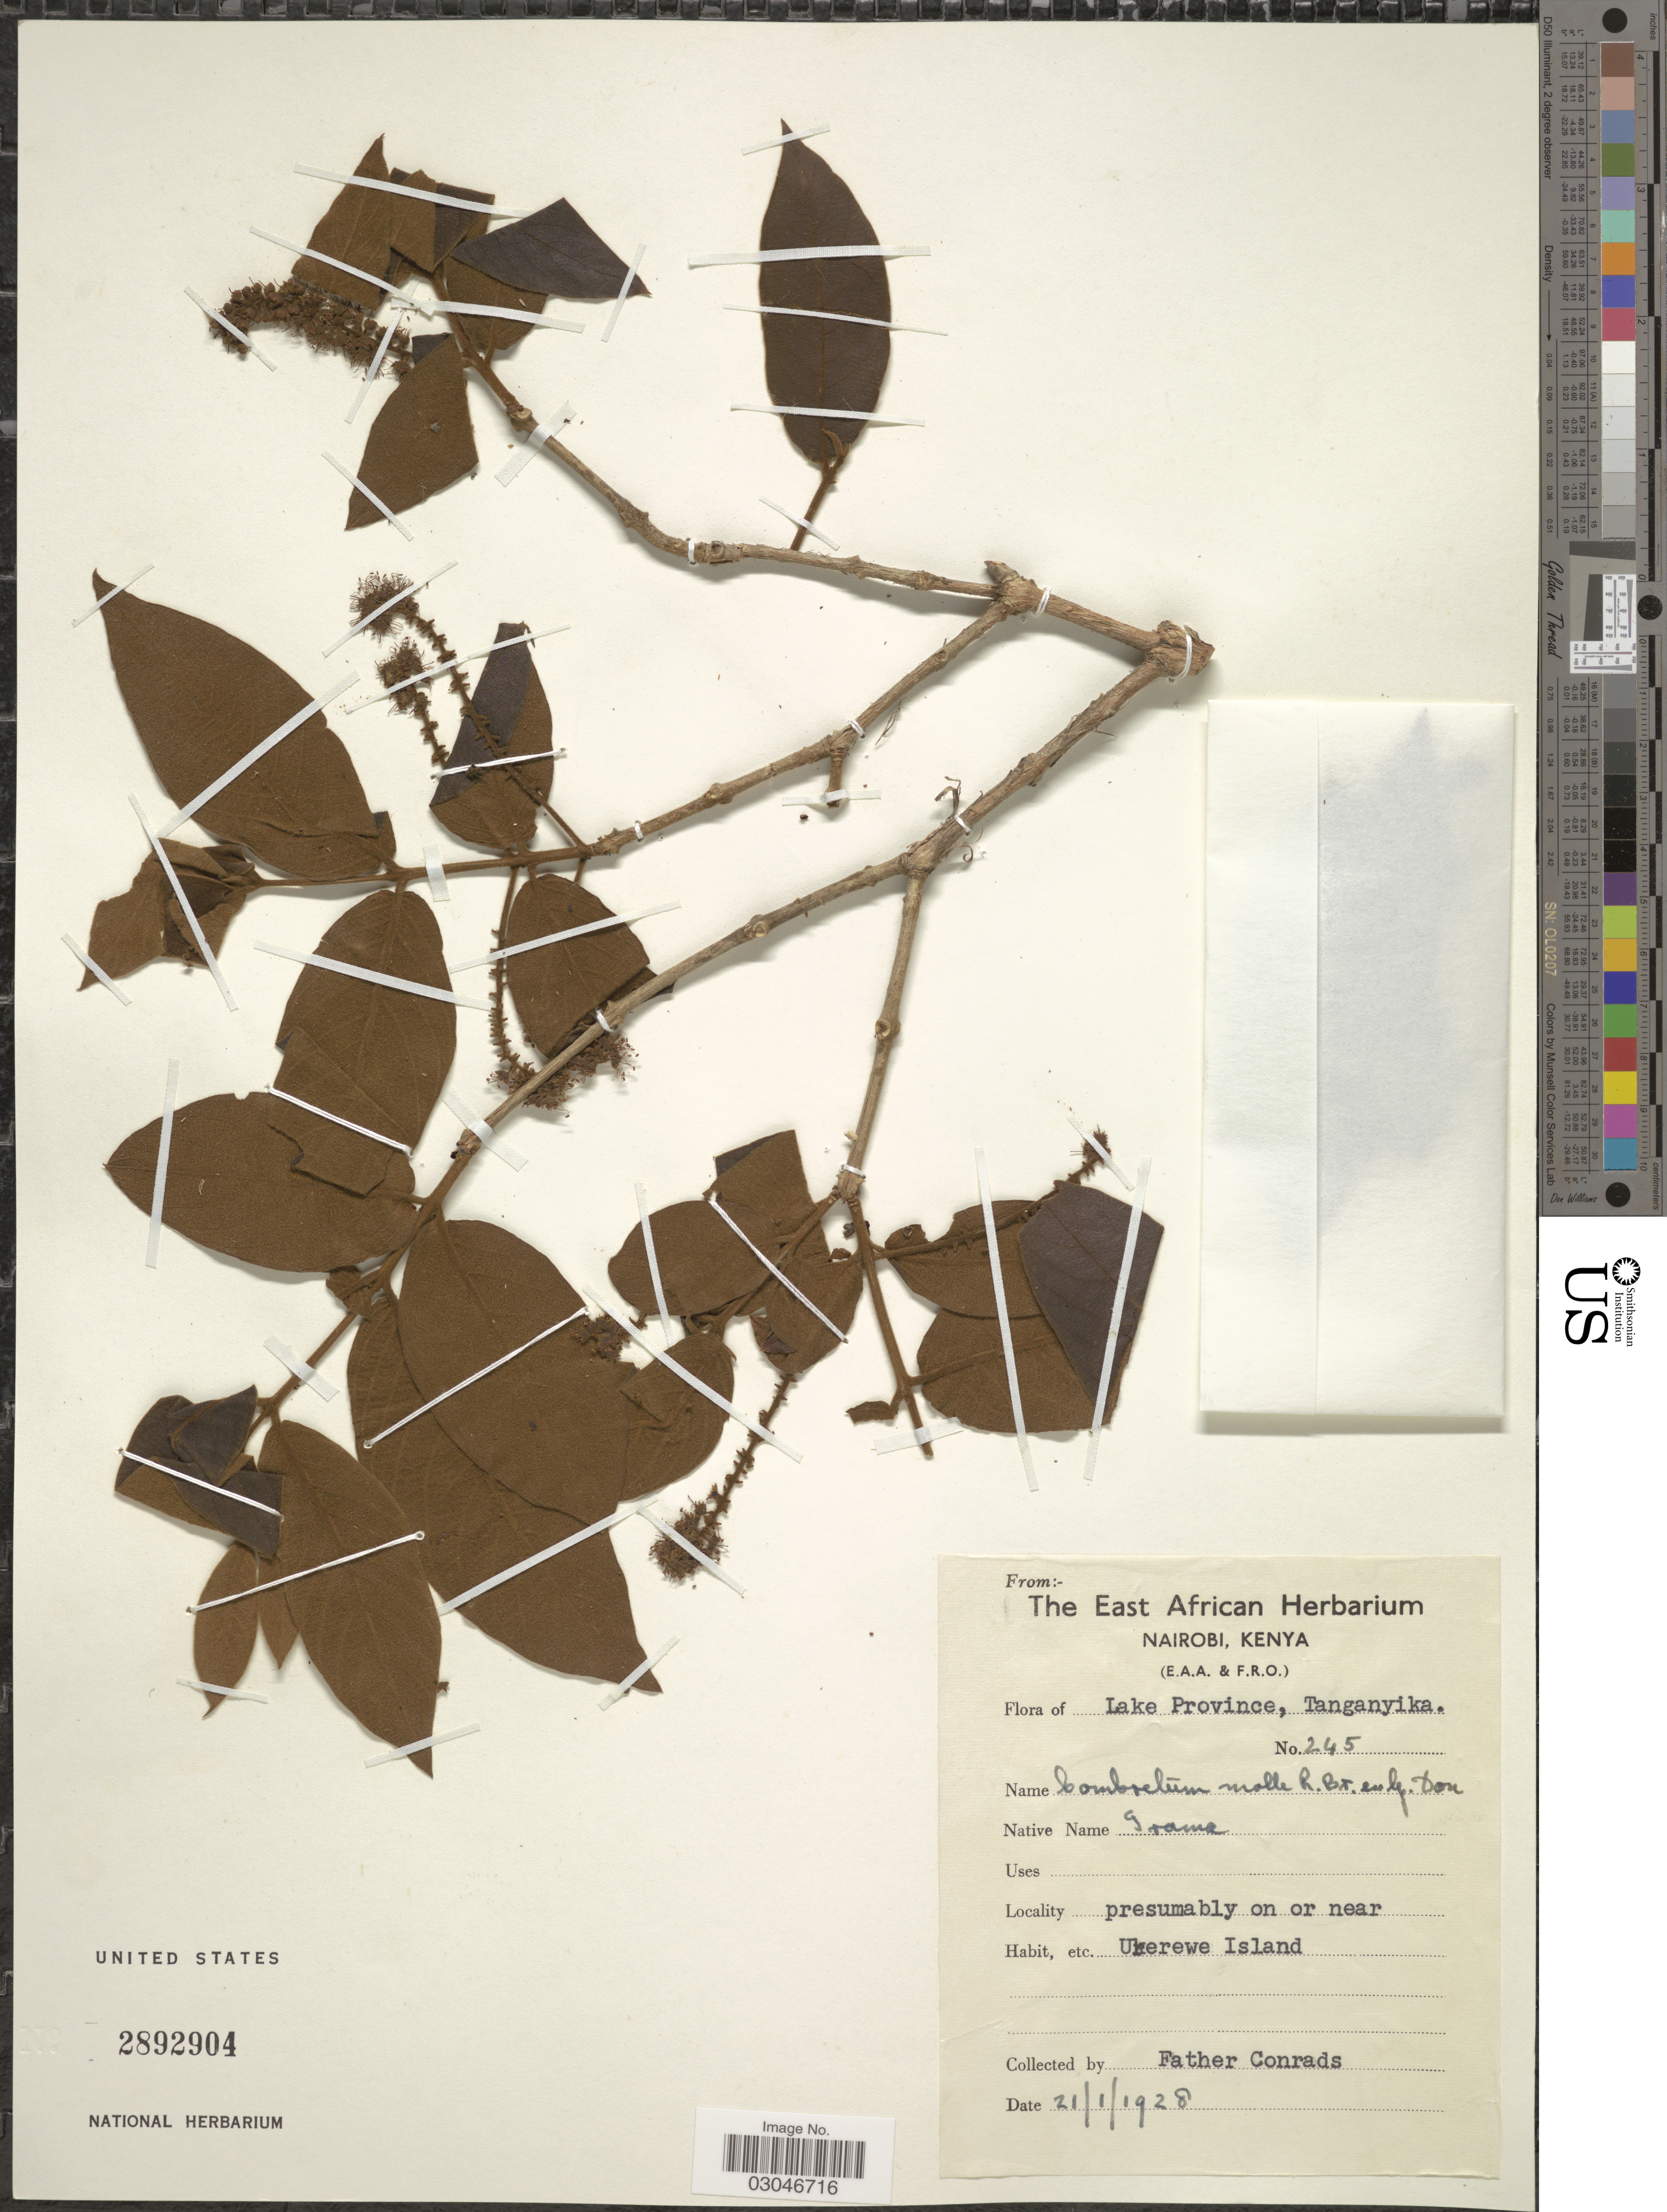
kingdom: Plantae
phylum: Tracheophyta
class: Magnoliopsida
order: Myrtales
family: Combretaceae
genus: Combretum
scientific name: Combretum molle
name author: R. Br. ex G. Don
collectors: F. Conrads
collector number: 245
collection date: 1928-01-21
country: Tanzania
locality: Lake Province, Tanganyika. Presumably on or near Ukerewe Island.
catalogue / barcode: US 2892904